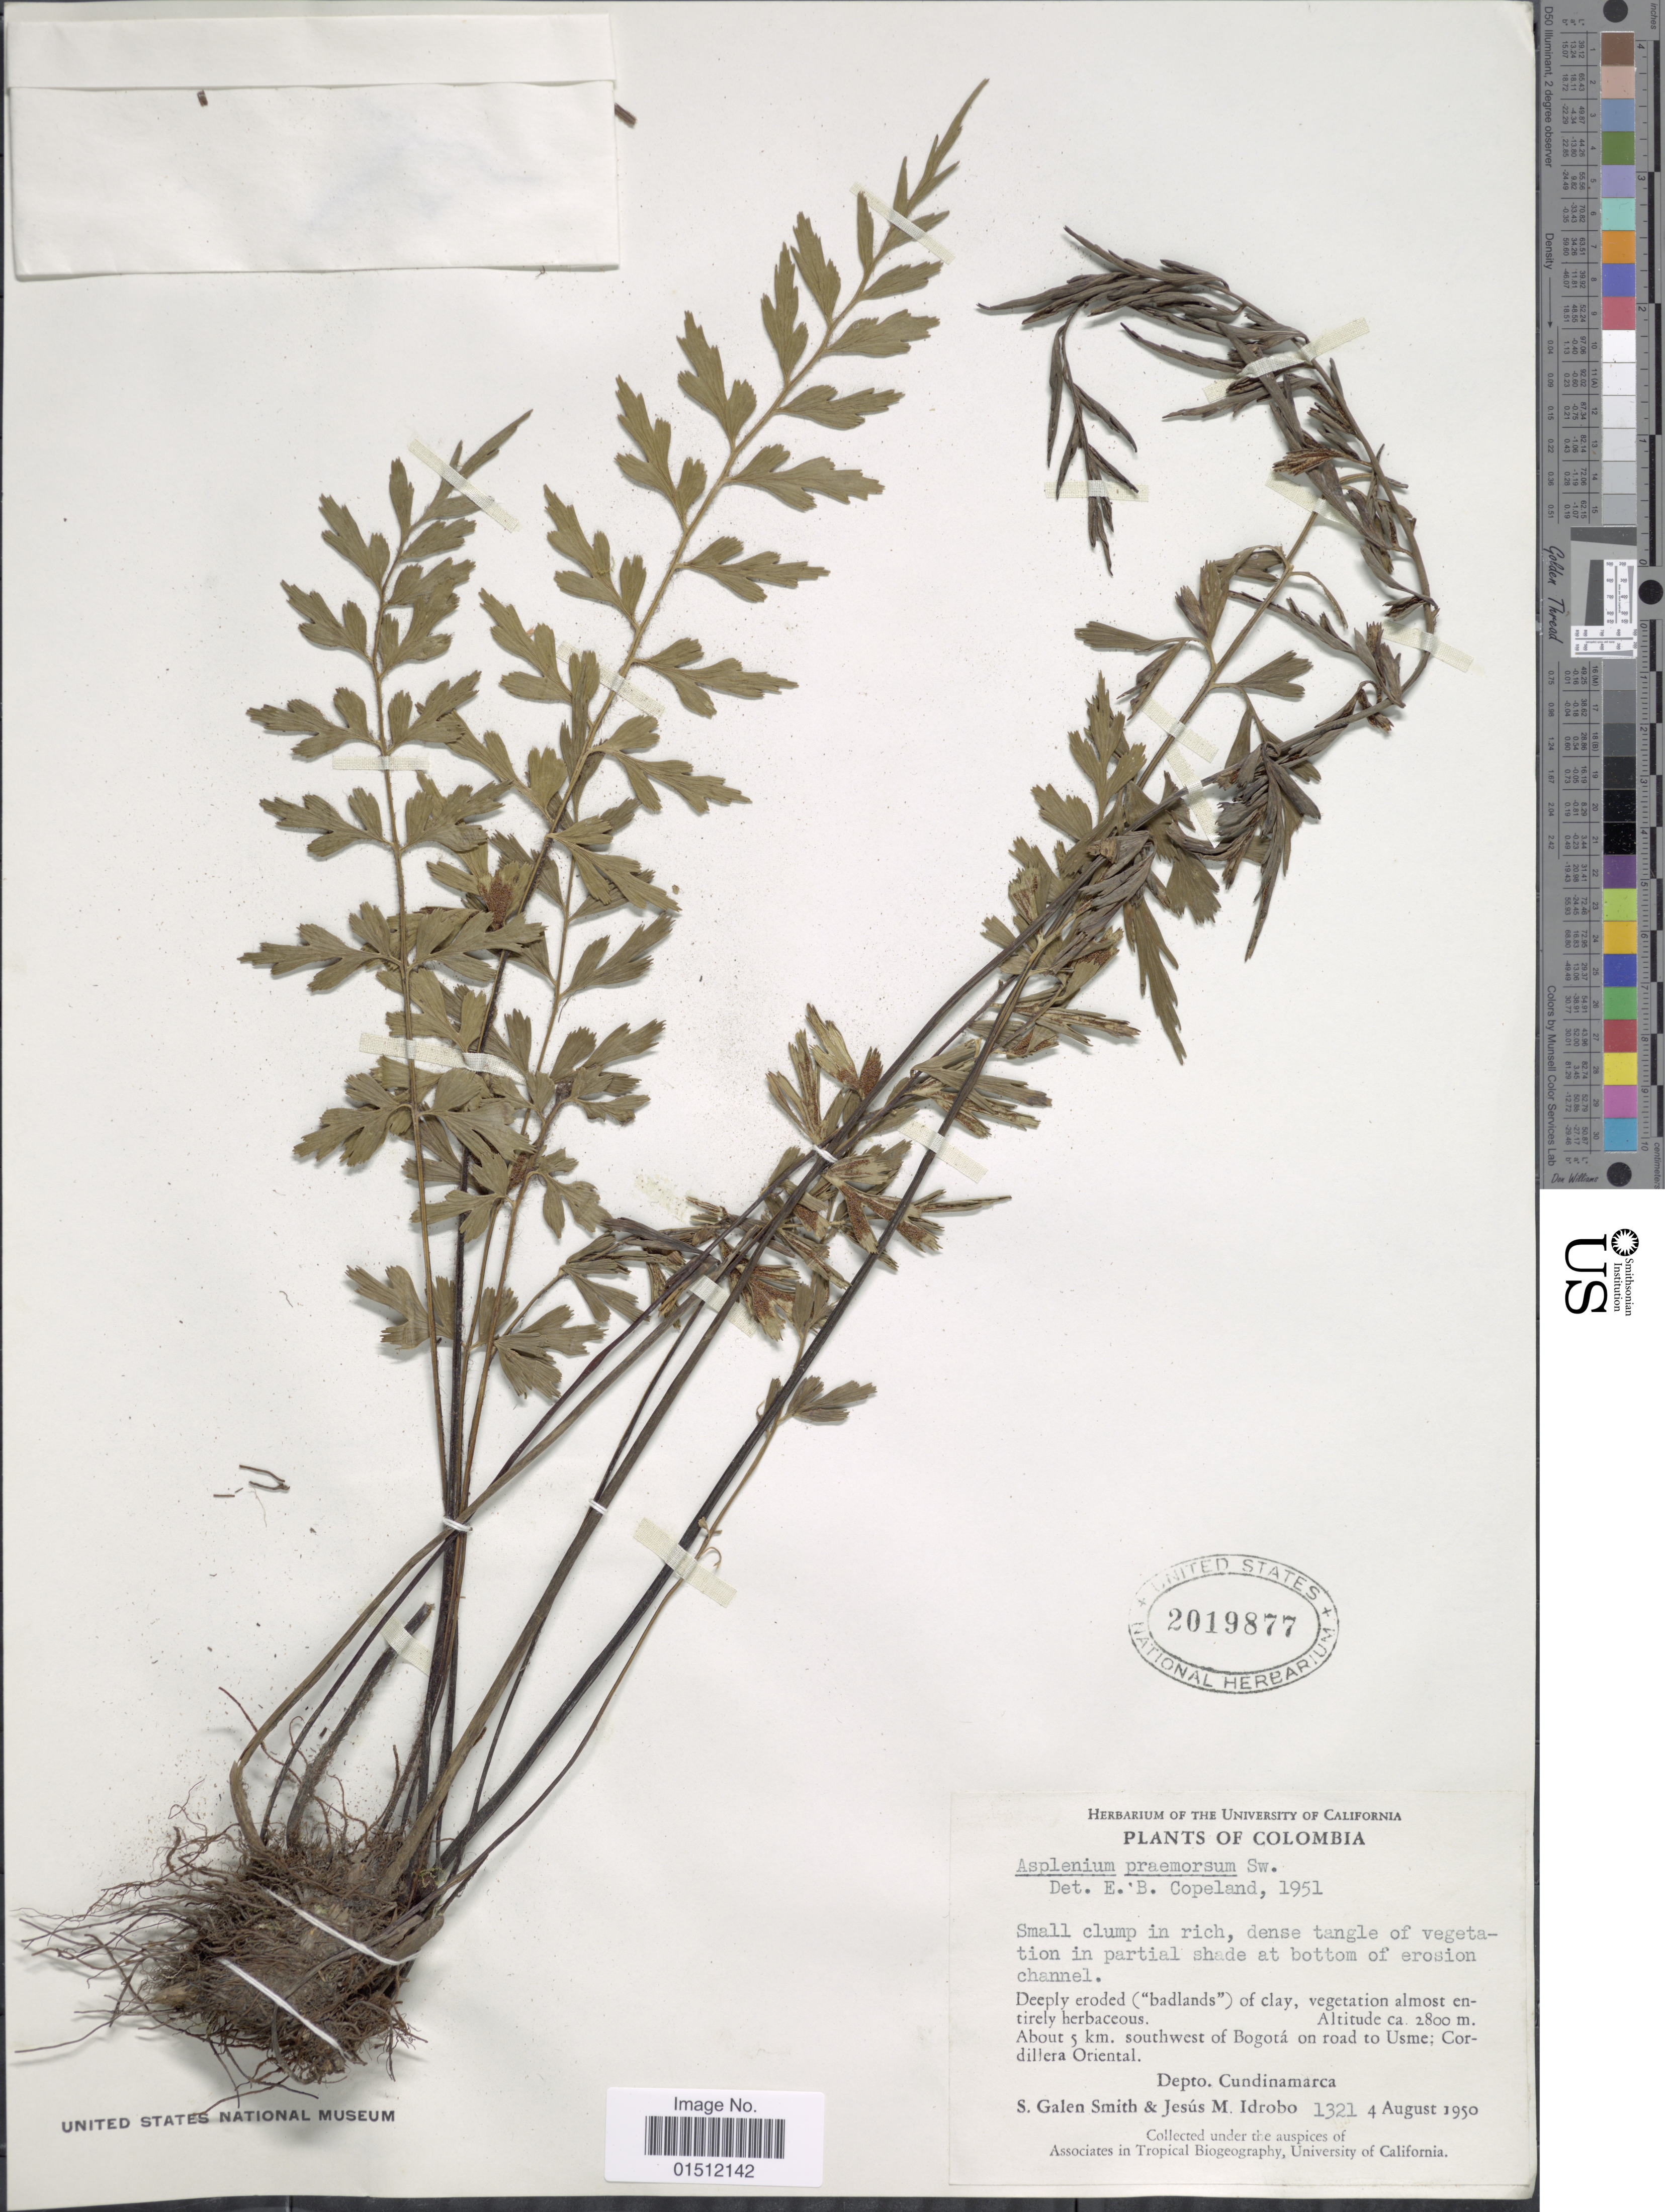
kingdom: Plantae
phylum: Tracheophyta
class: Polypodiopsida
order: Polypodiales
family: Aspleniaceae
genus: Asplenium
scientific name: Asplenium praemorsum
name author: Sw.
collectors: S. G. Smith & J. M. Idrobo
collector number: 1321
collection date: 1950-08-04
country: Colombia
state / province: Cundinamarca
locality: About 5 km. of southwest of Bogota on road to Usme; Cordillera Oriental. Depto. Cundinamarca.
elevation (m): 2800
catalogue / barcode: US 2019877